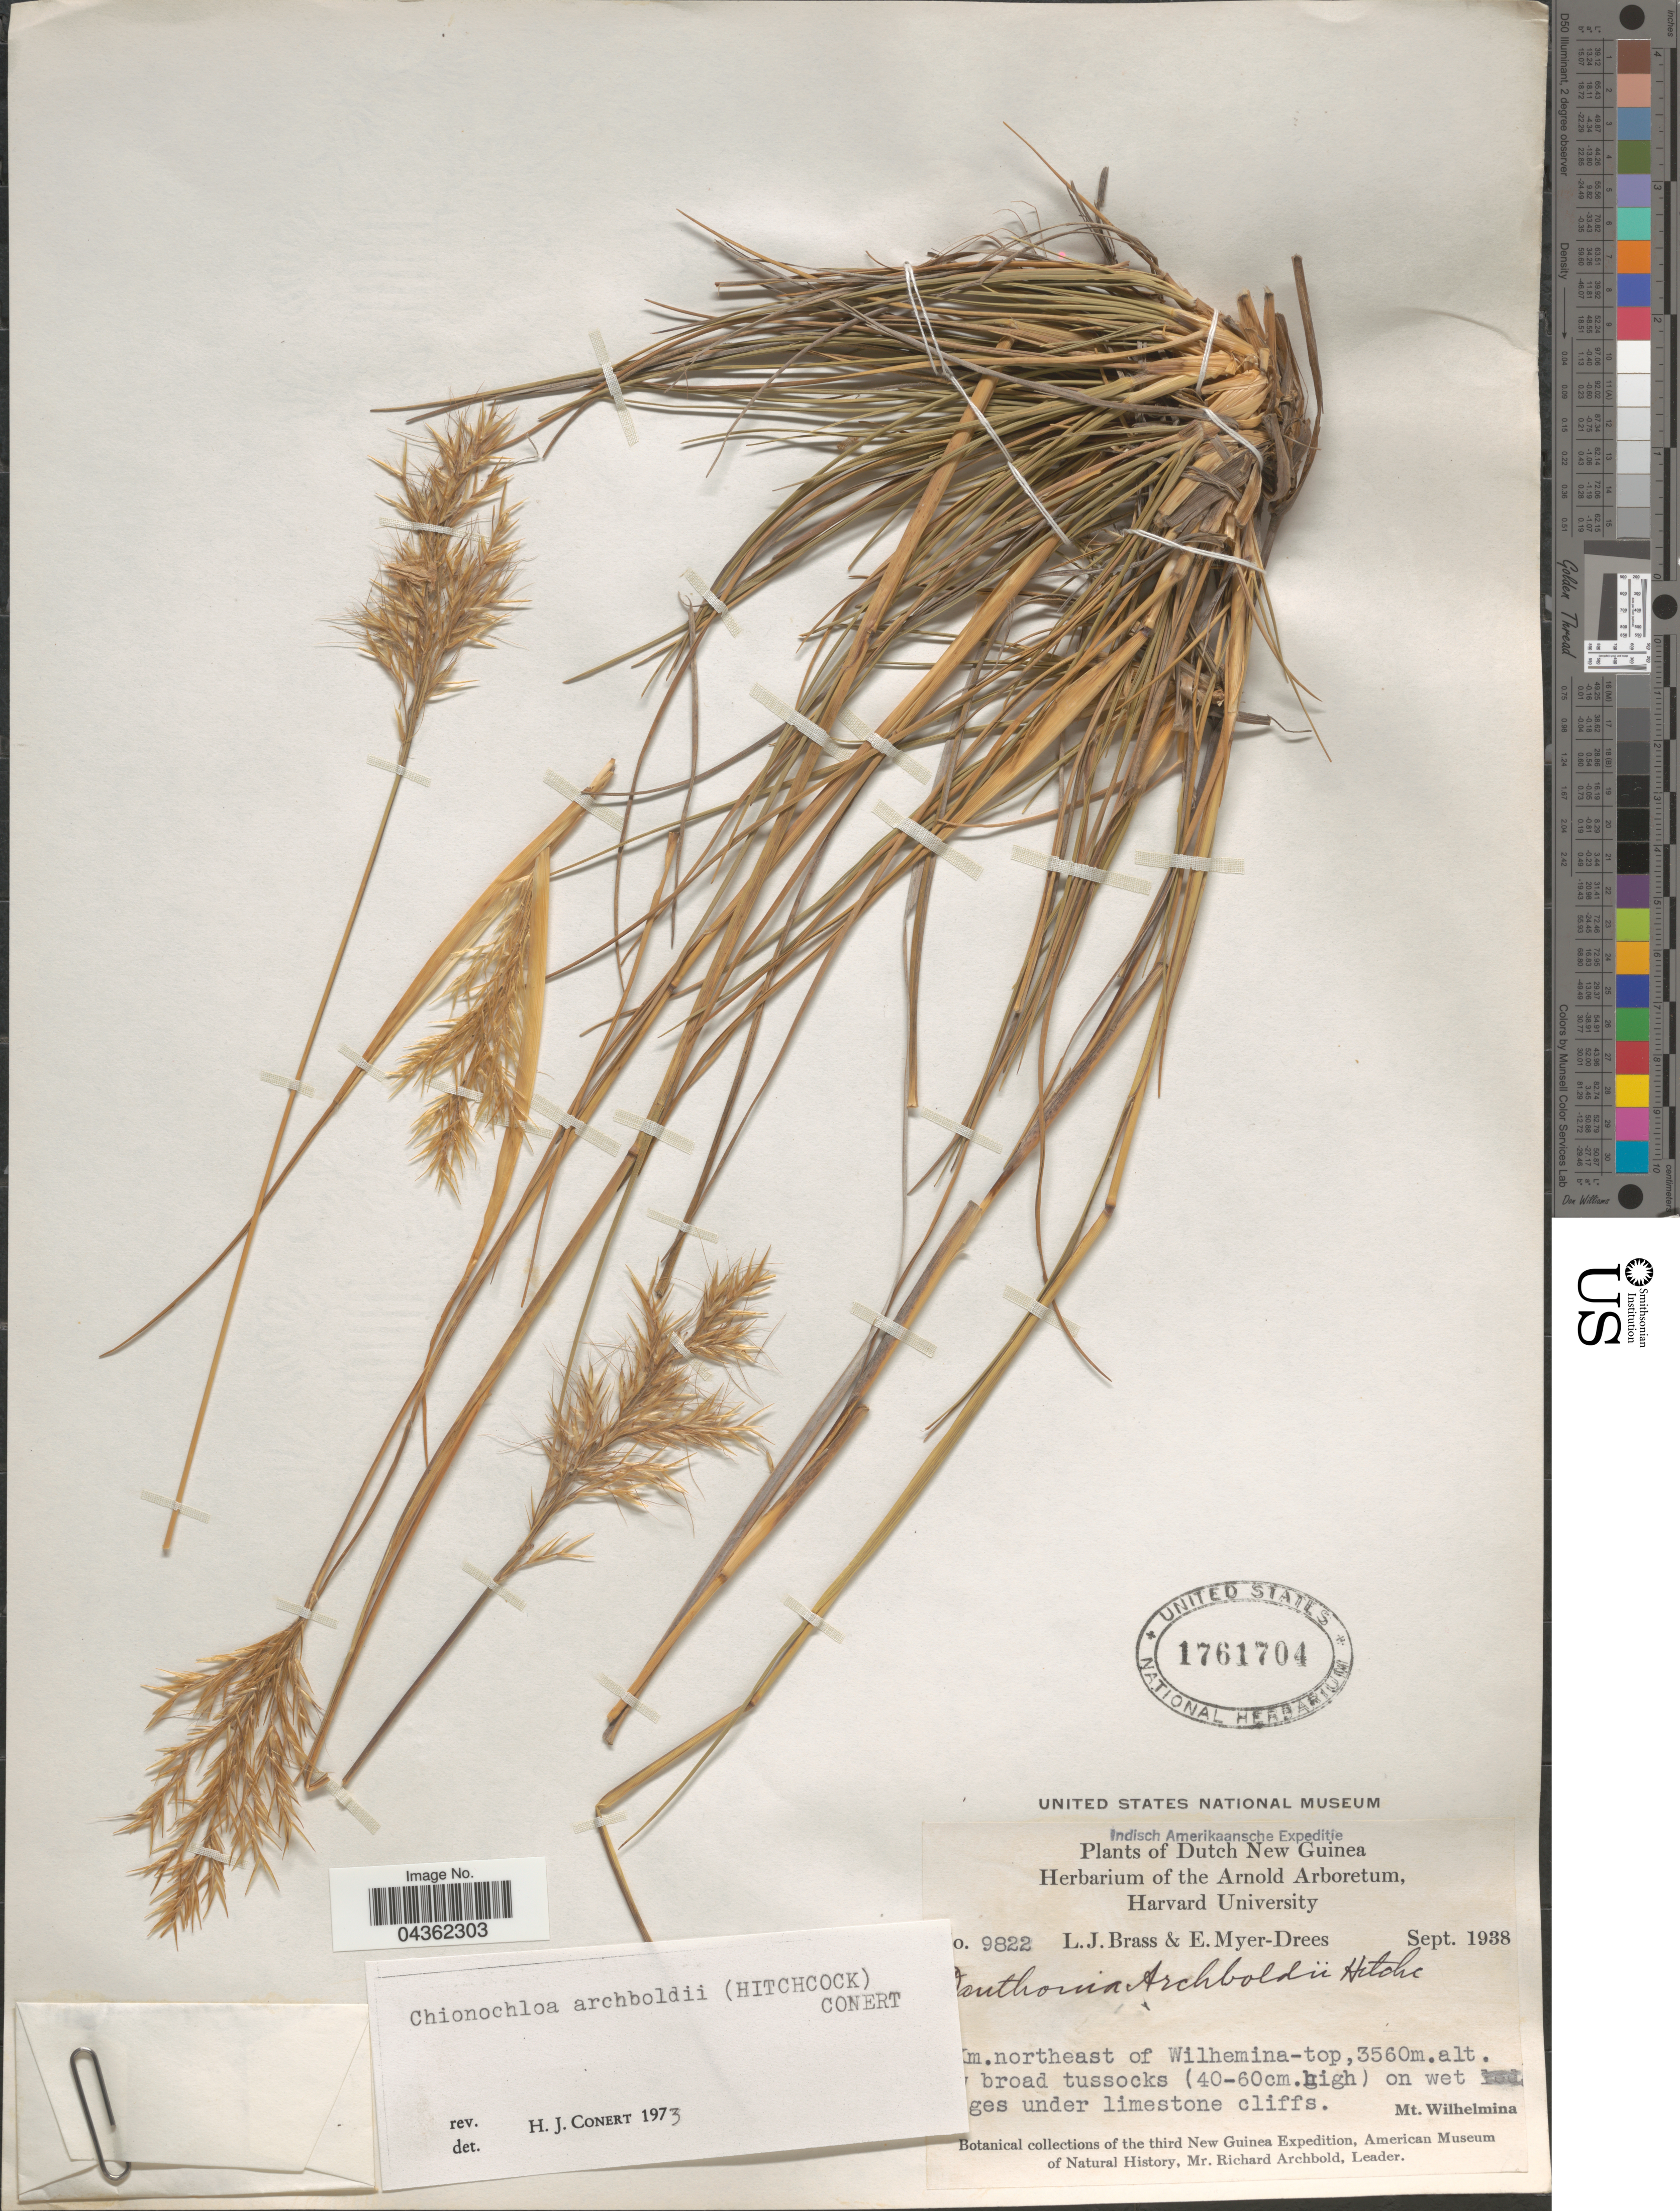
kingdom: Plantae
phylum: Tracheophyta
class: Liliopsida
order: Poales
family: Poaceae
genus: Chimaerochloa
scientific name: Chimaerochloa archboldii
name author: (Hitchc.) Pirie & H.P. Linder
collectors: L. J. Brass & E. Myer-Drees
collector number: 9822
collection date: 1938-09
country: Indonesia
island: New Guinea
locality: Indisch Amerikaansche Expeditie. Dutch New Guinea. [illegible text]m. northeast of Wilhelmina-top. Mt. Wilhelmina. Third New Guinea Expedition.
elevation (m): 3560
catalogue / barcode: US 1761704